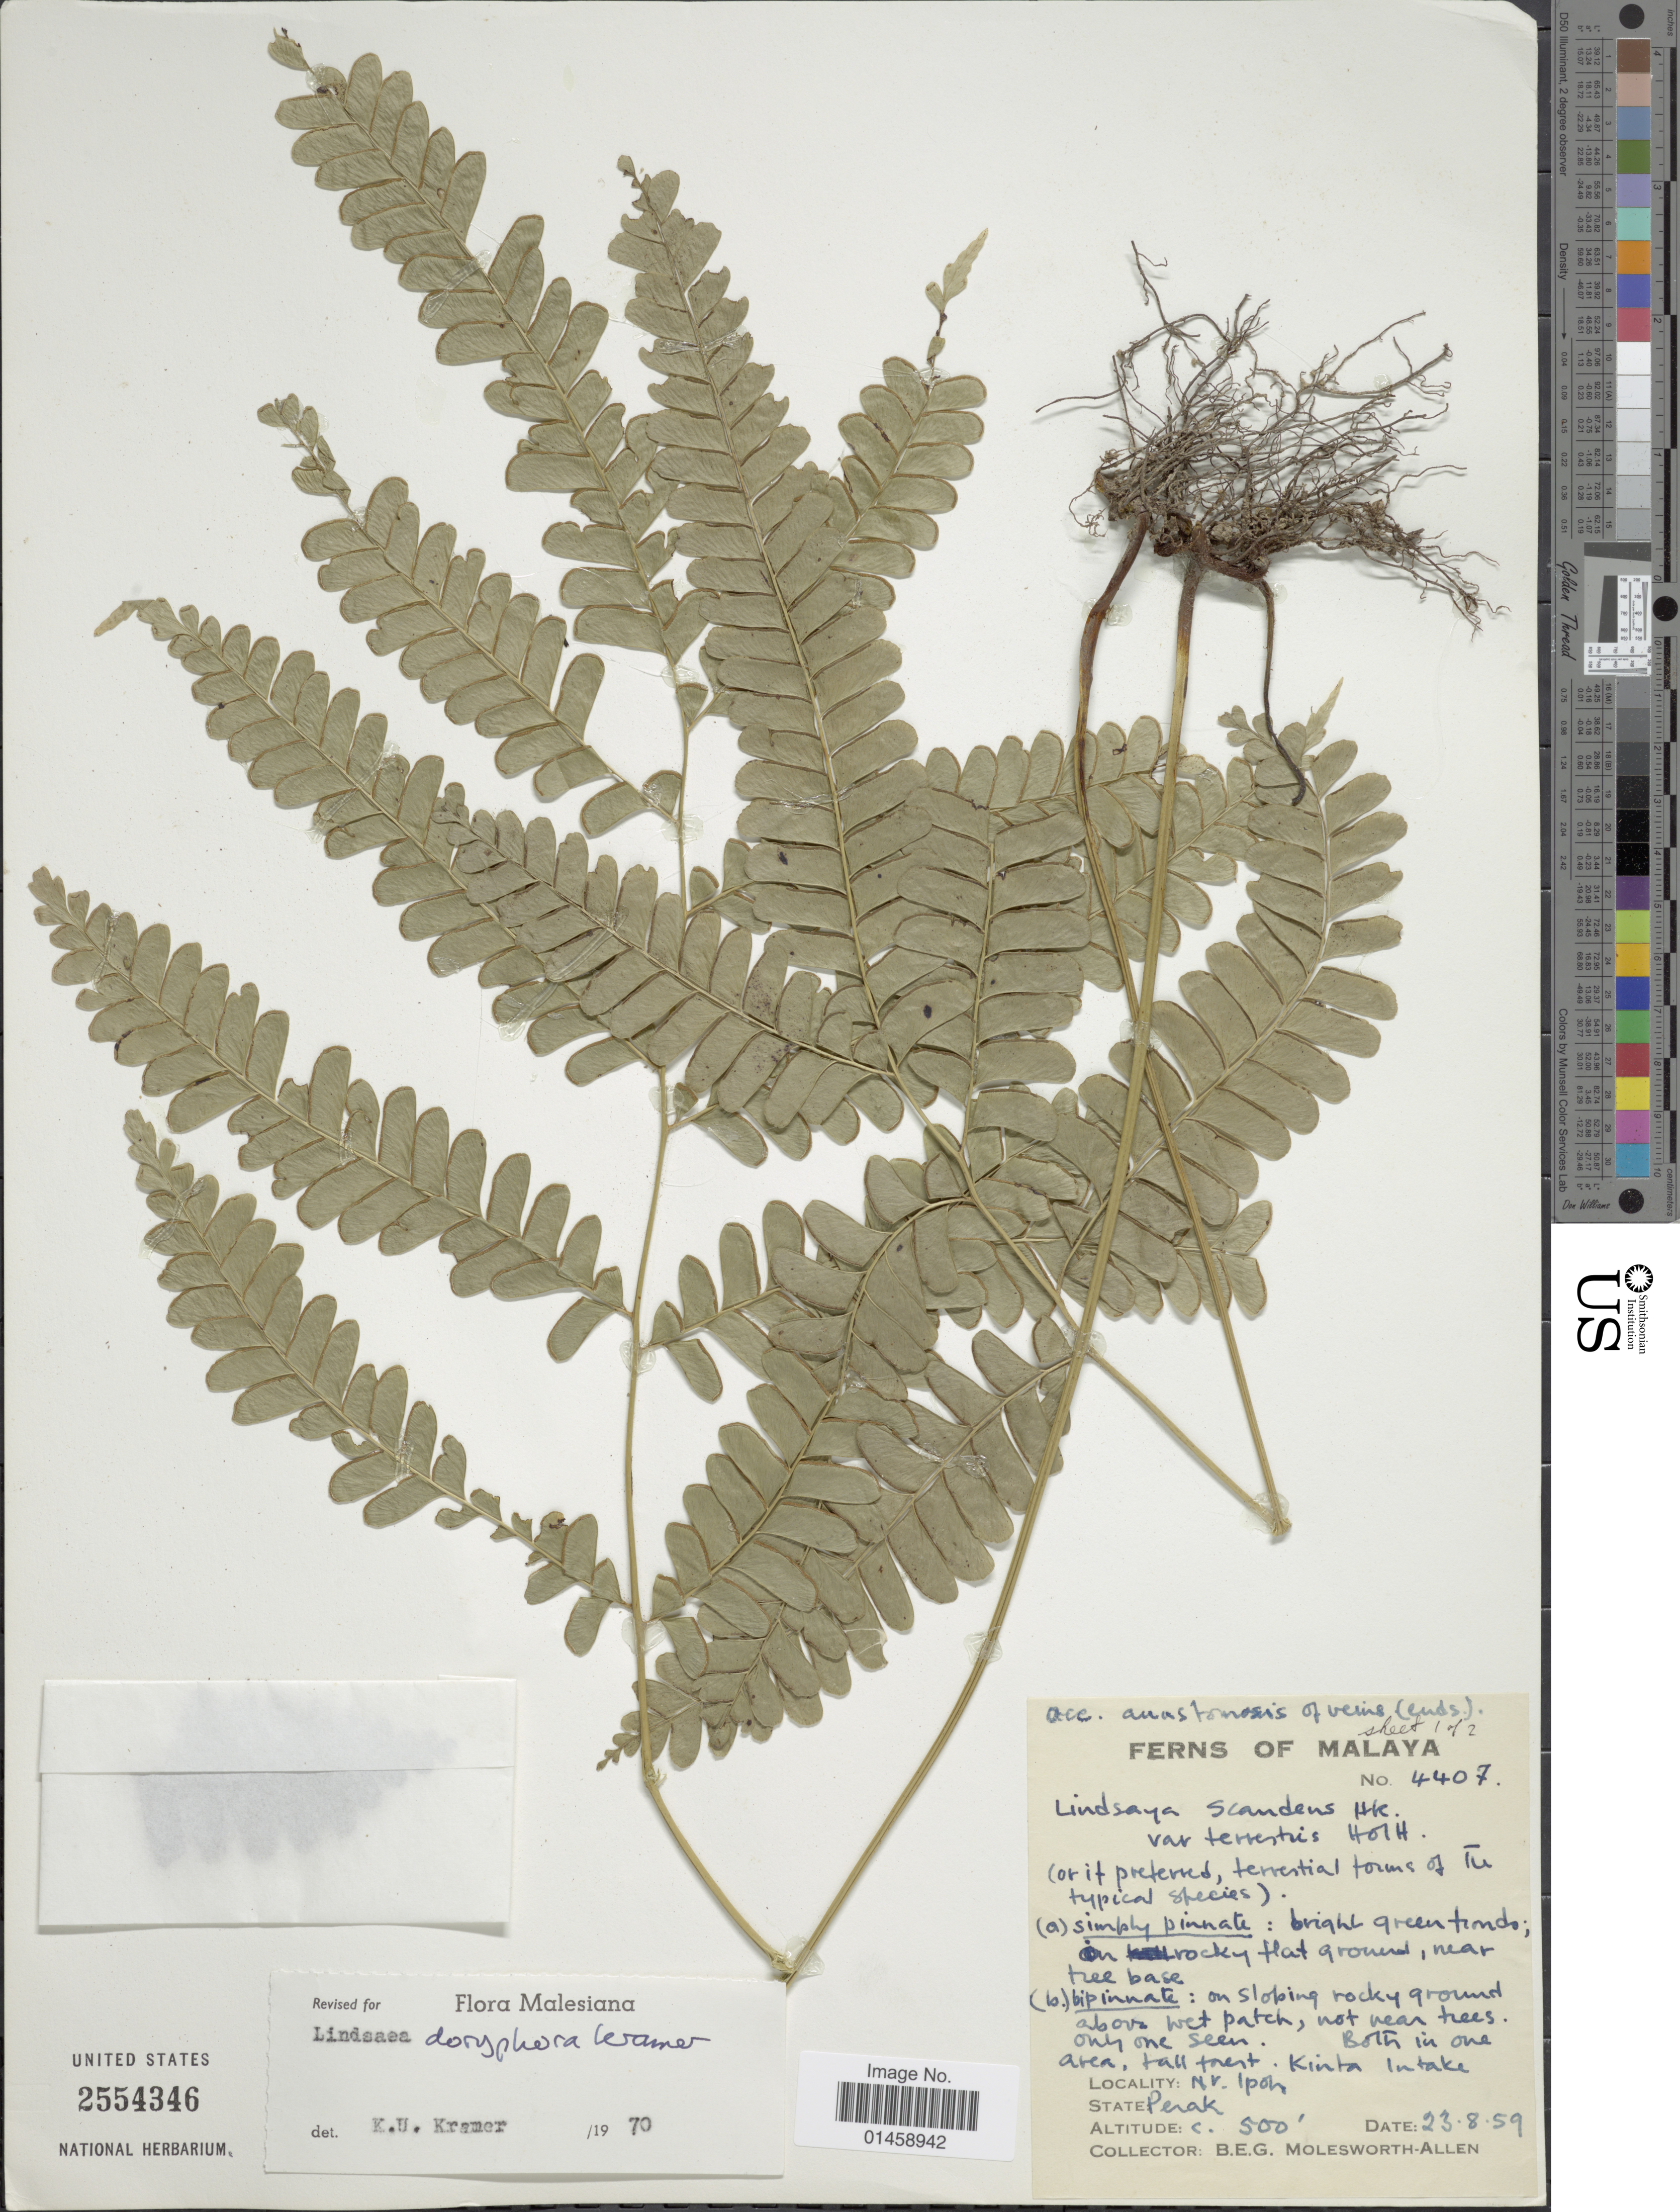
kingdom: Plantae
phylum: Tracheophyta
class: Polypodiopsida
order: Polypodiales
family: Lindsaeaceae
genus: Lindsaea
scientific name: Lindsaea doryphora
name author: K.U. Kramer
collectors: B. E. G. Molesworth-Allen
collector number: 4407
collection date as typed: Transcribed d/m/y: 23/8/59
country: Malaysia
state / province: Perak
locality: Malay, N.V. Ipoh. Kinta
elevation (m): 152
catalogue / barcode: US 2554346